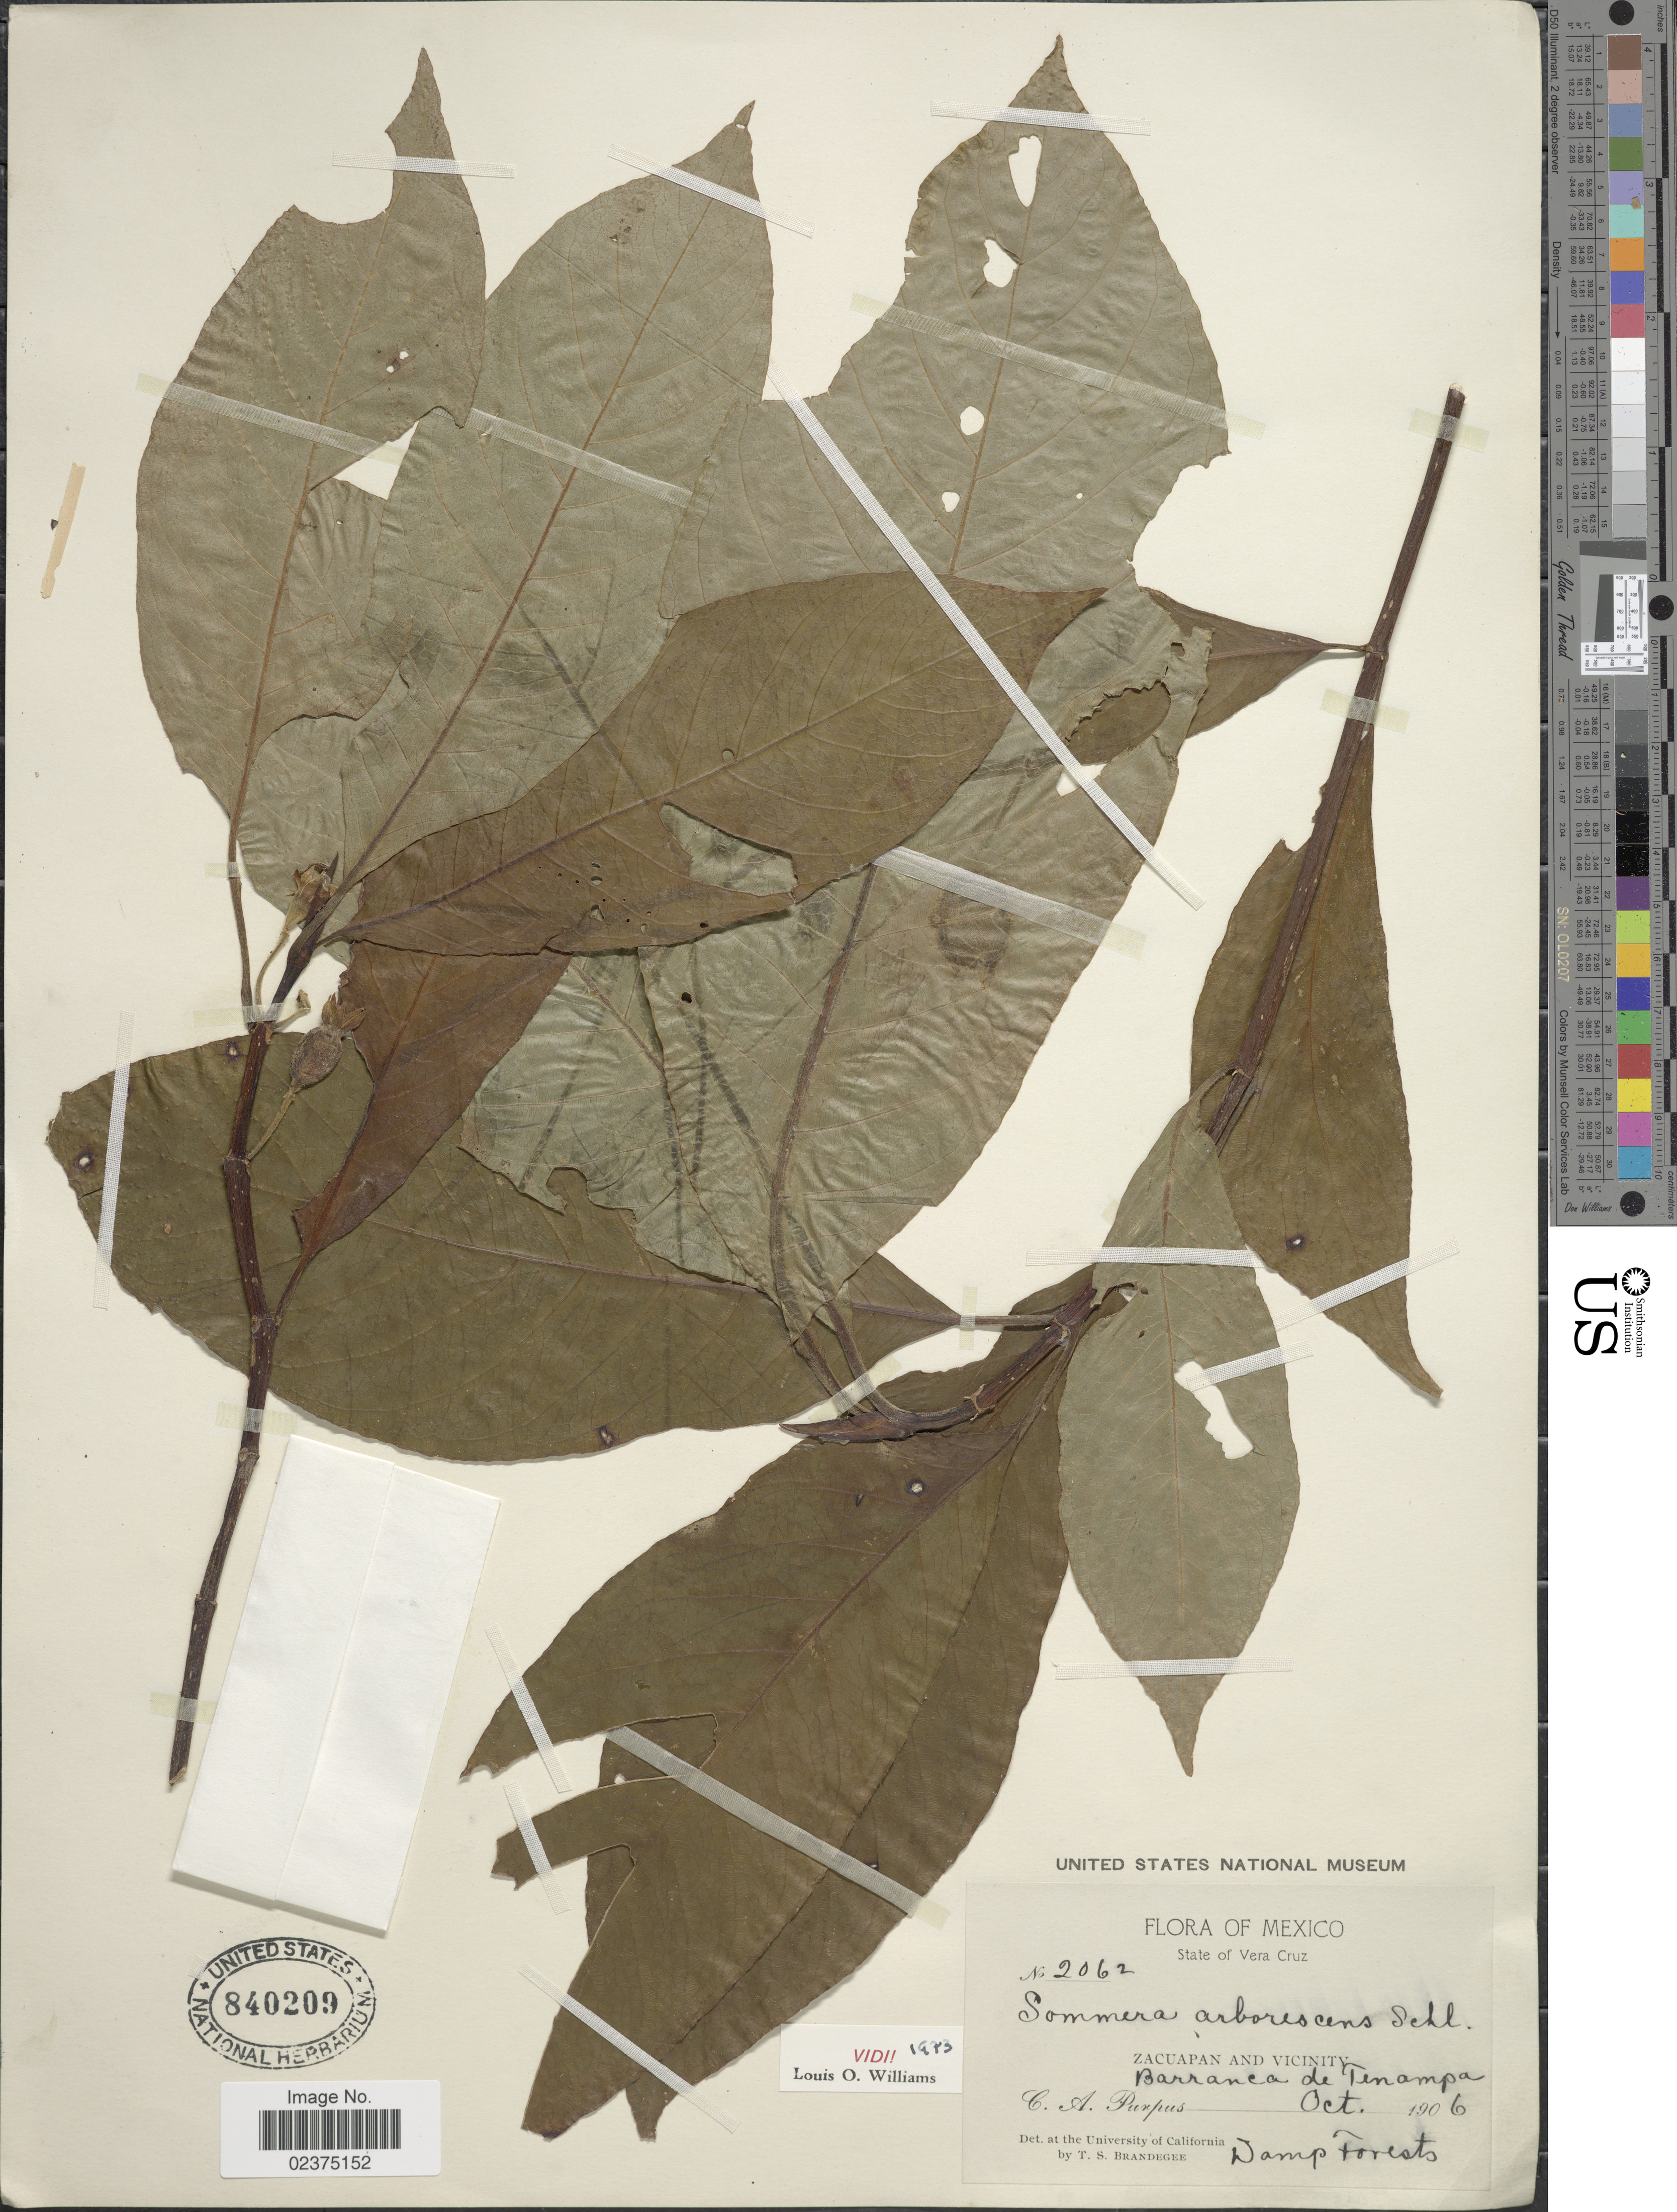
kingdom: Plantae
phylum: Tracheophyta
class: Magnoliopsida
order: Gentianales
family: Rubiaceae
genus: Sommera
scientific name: Sommera arborescens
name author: Schltdl.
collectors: T. S. Brandegee (herbarium)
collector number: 2062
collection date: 1906-10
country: Mexico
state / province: Veracruz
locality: State of Vera Cruz, Zacuapan and Vicinity, Barranca de Tenampa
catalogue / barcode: US 840209